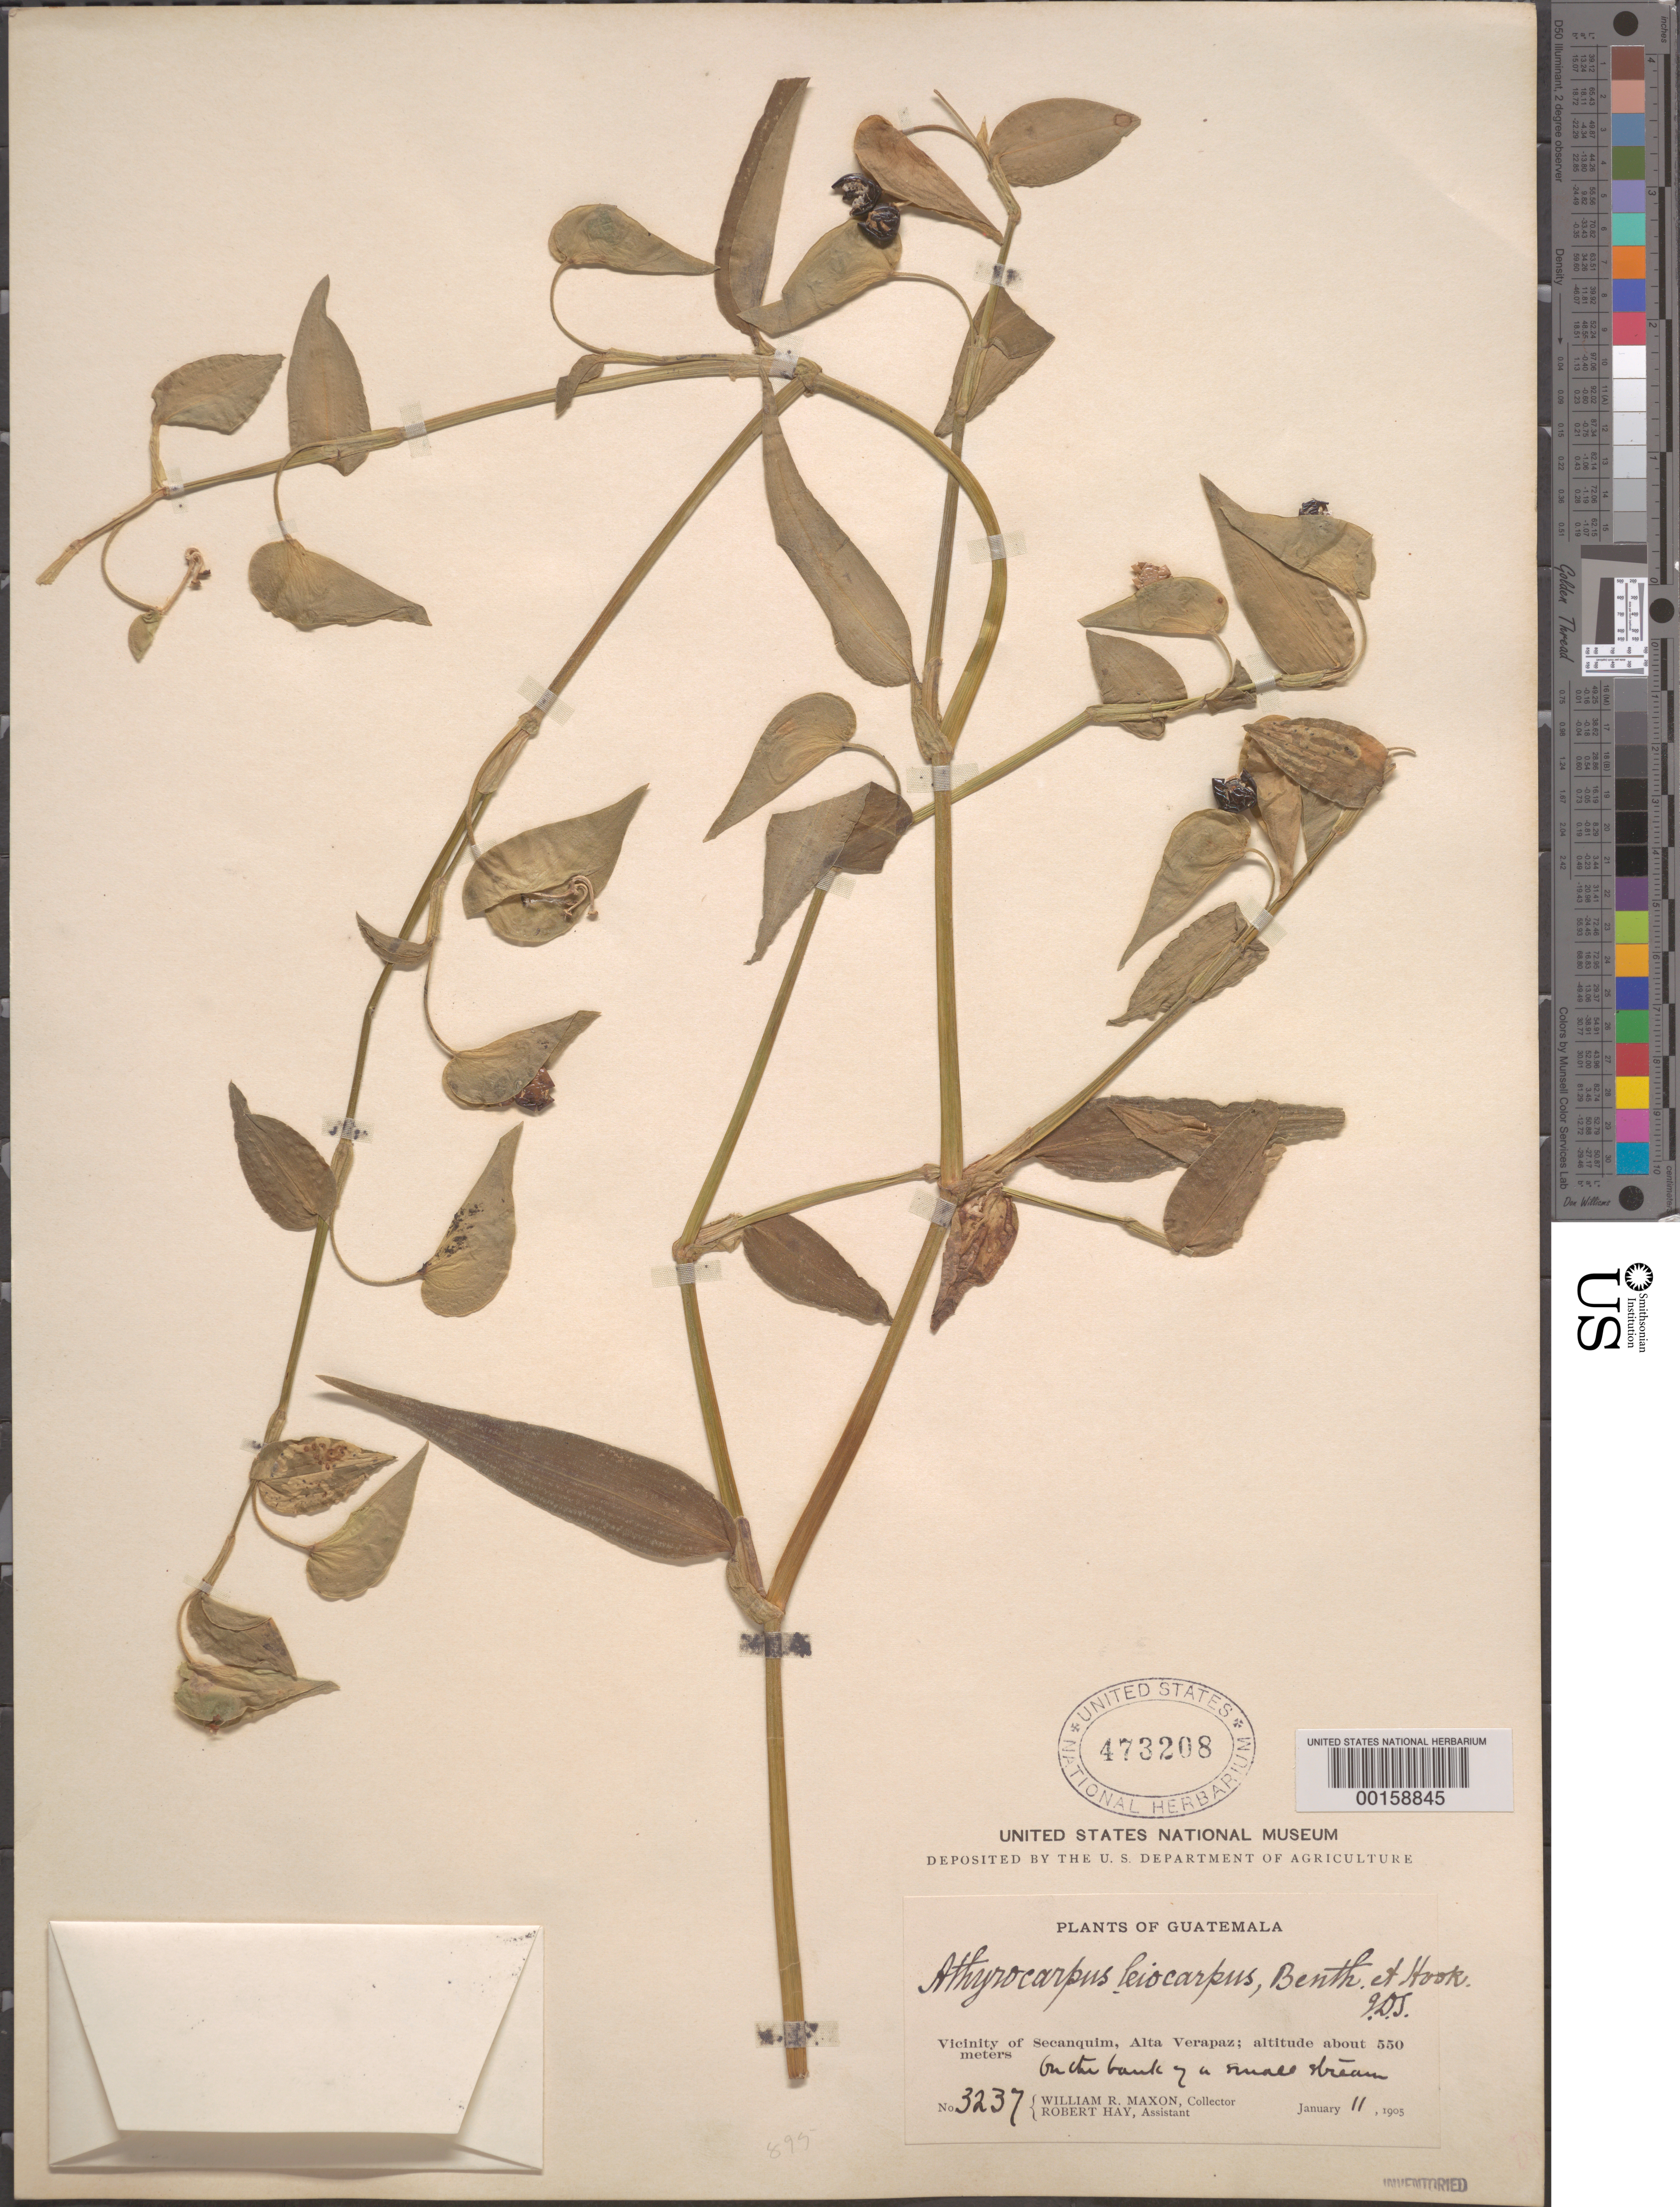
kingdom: Plantae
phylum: Tracheophyta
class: Liliopsida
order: Commelinales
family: Commelinaceae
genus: Commelina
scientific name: Commelina leiocarpa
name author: Benth.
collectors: W. R. Maxon & R. H. Hay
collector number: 3237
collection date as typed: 11 Jan 1905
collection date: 1905-01-11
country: Guatemala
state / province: Alta Verapaz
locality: Secanquim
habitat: Streambank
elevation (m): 550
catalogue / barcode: US 473208